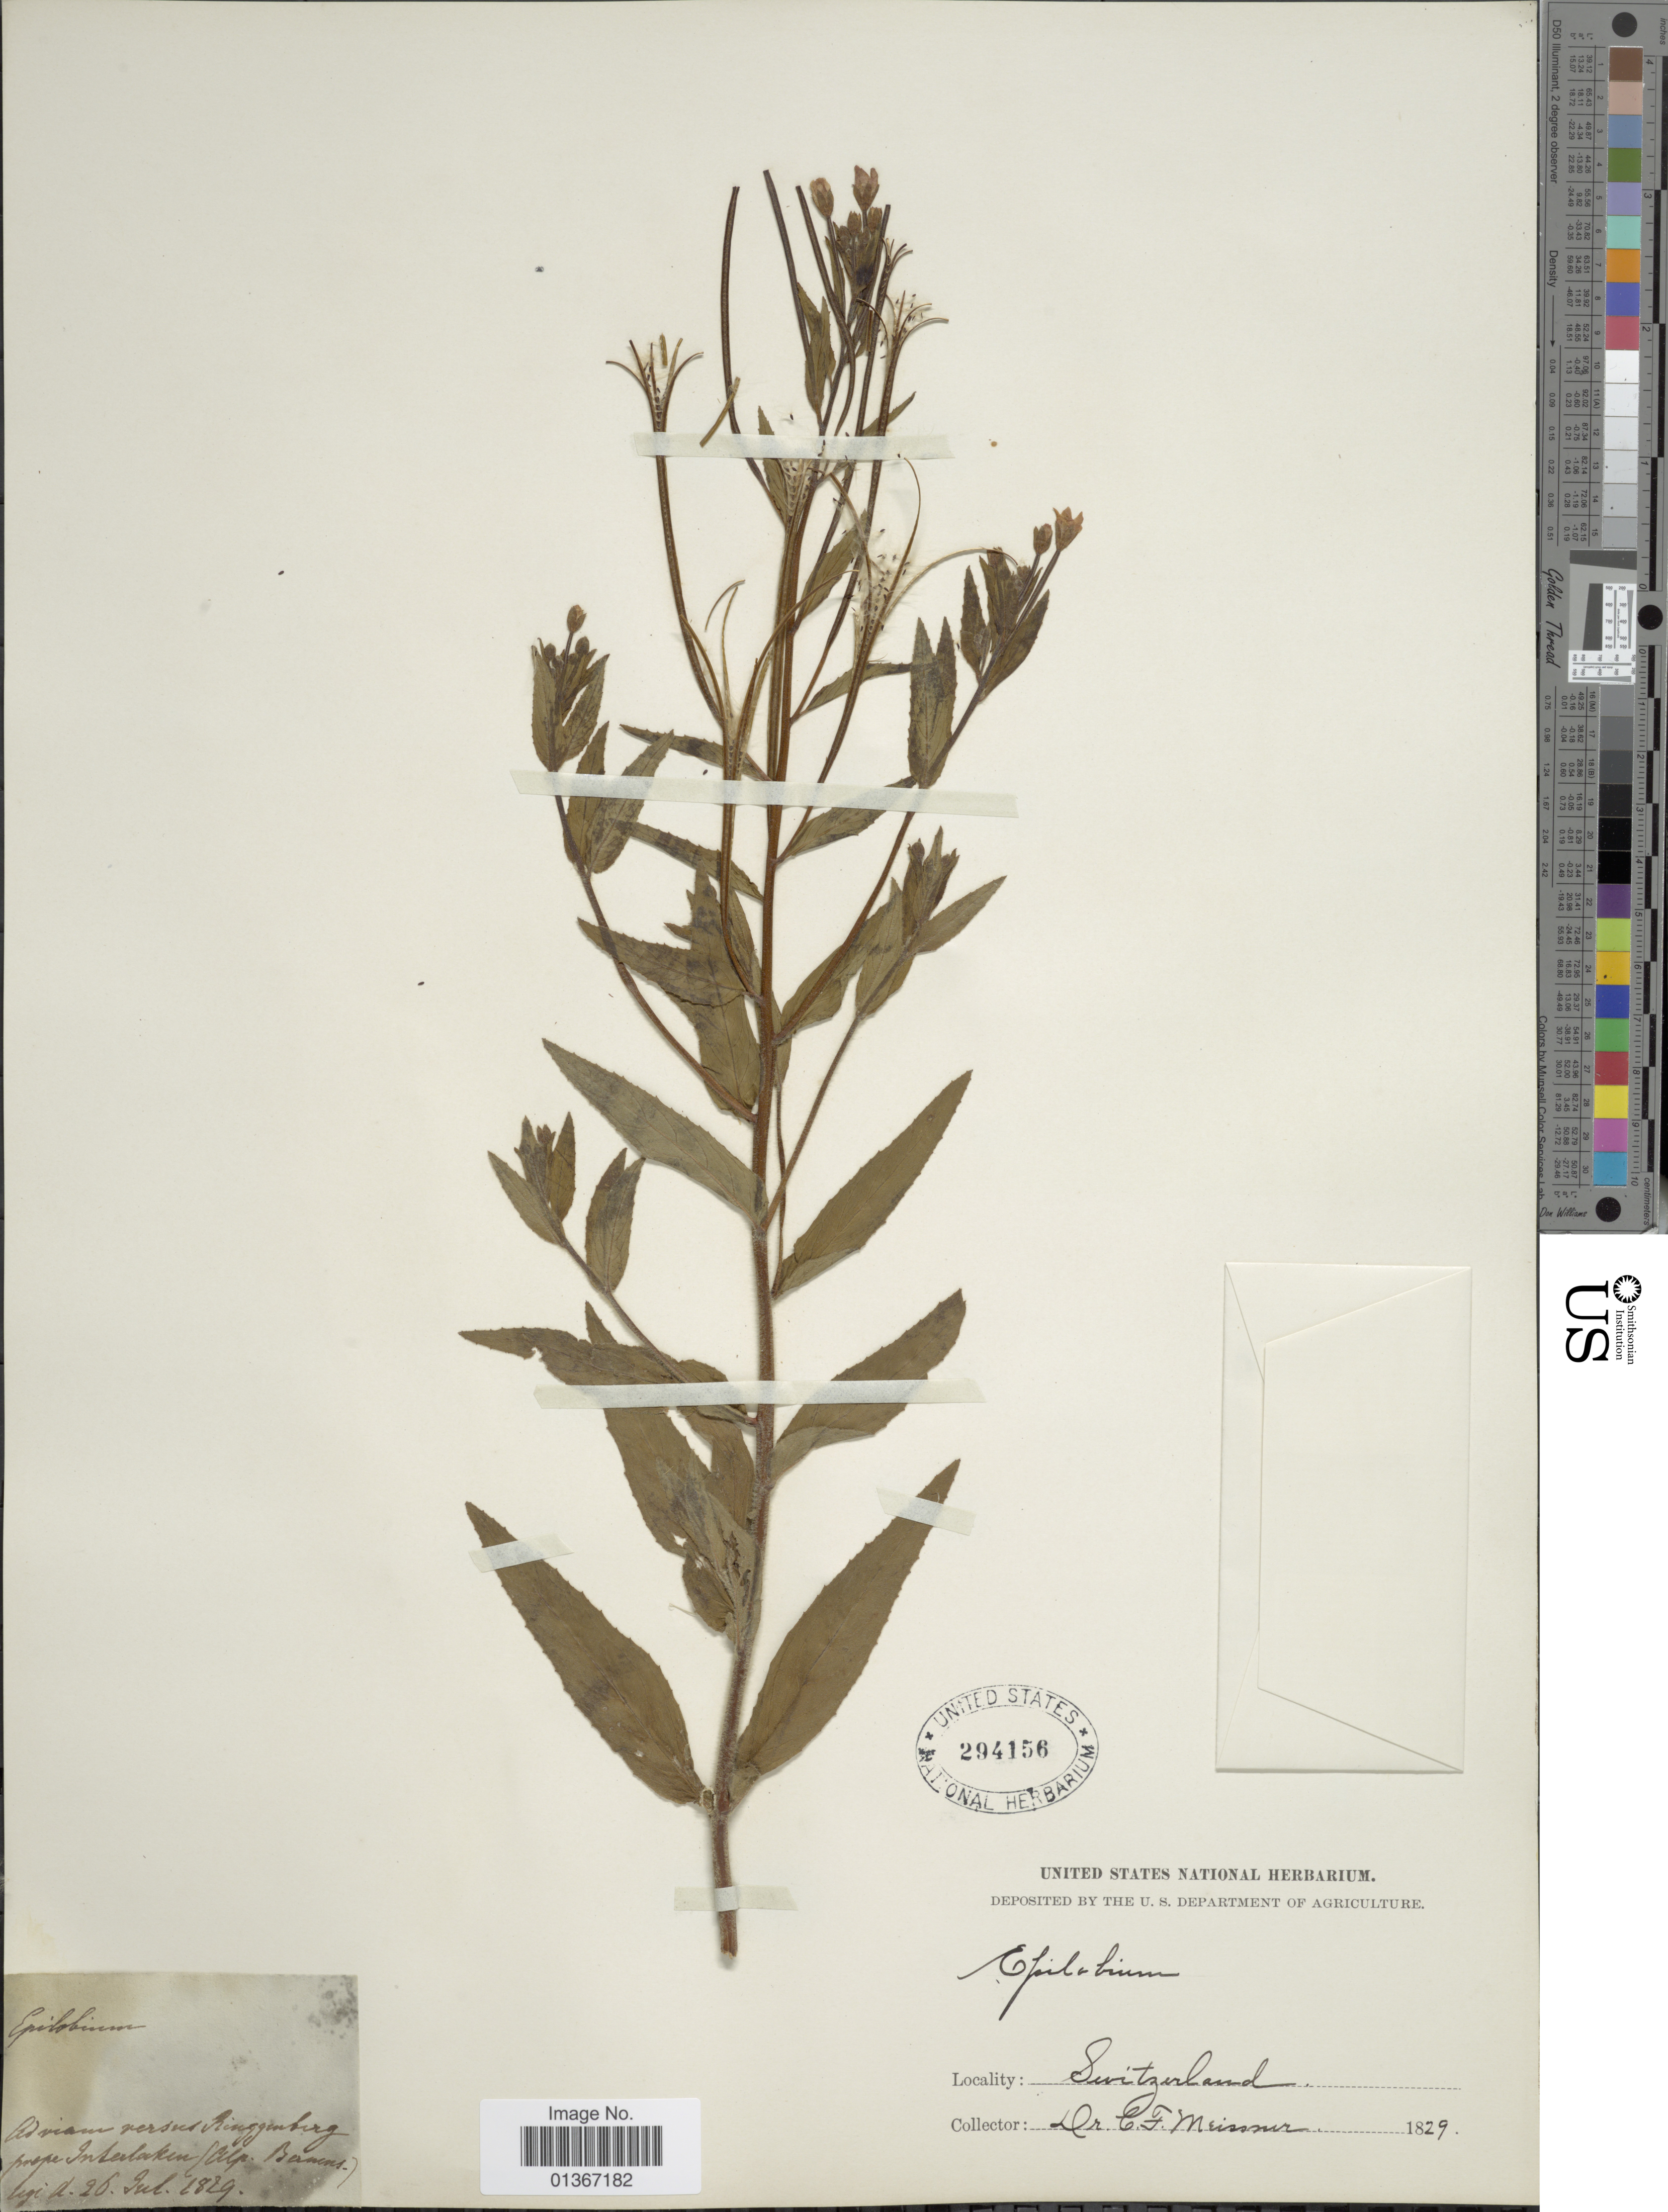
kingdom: Plantae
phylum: Tracheophyta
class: Magnoliopsida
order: Myrtales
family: Onagraceae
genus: Epilobium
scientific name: Epilobium sp.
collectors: C. F. W. Meissner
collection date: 1829-07-26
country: Switzerland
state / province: Bern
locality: Ad viam versus Ringgenberg prope Interlaken (Alp. Bernens).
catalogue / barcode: US 294156